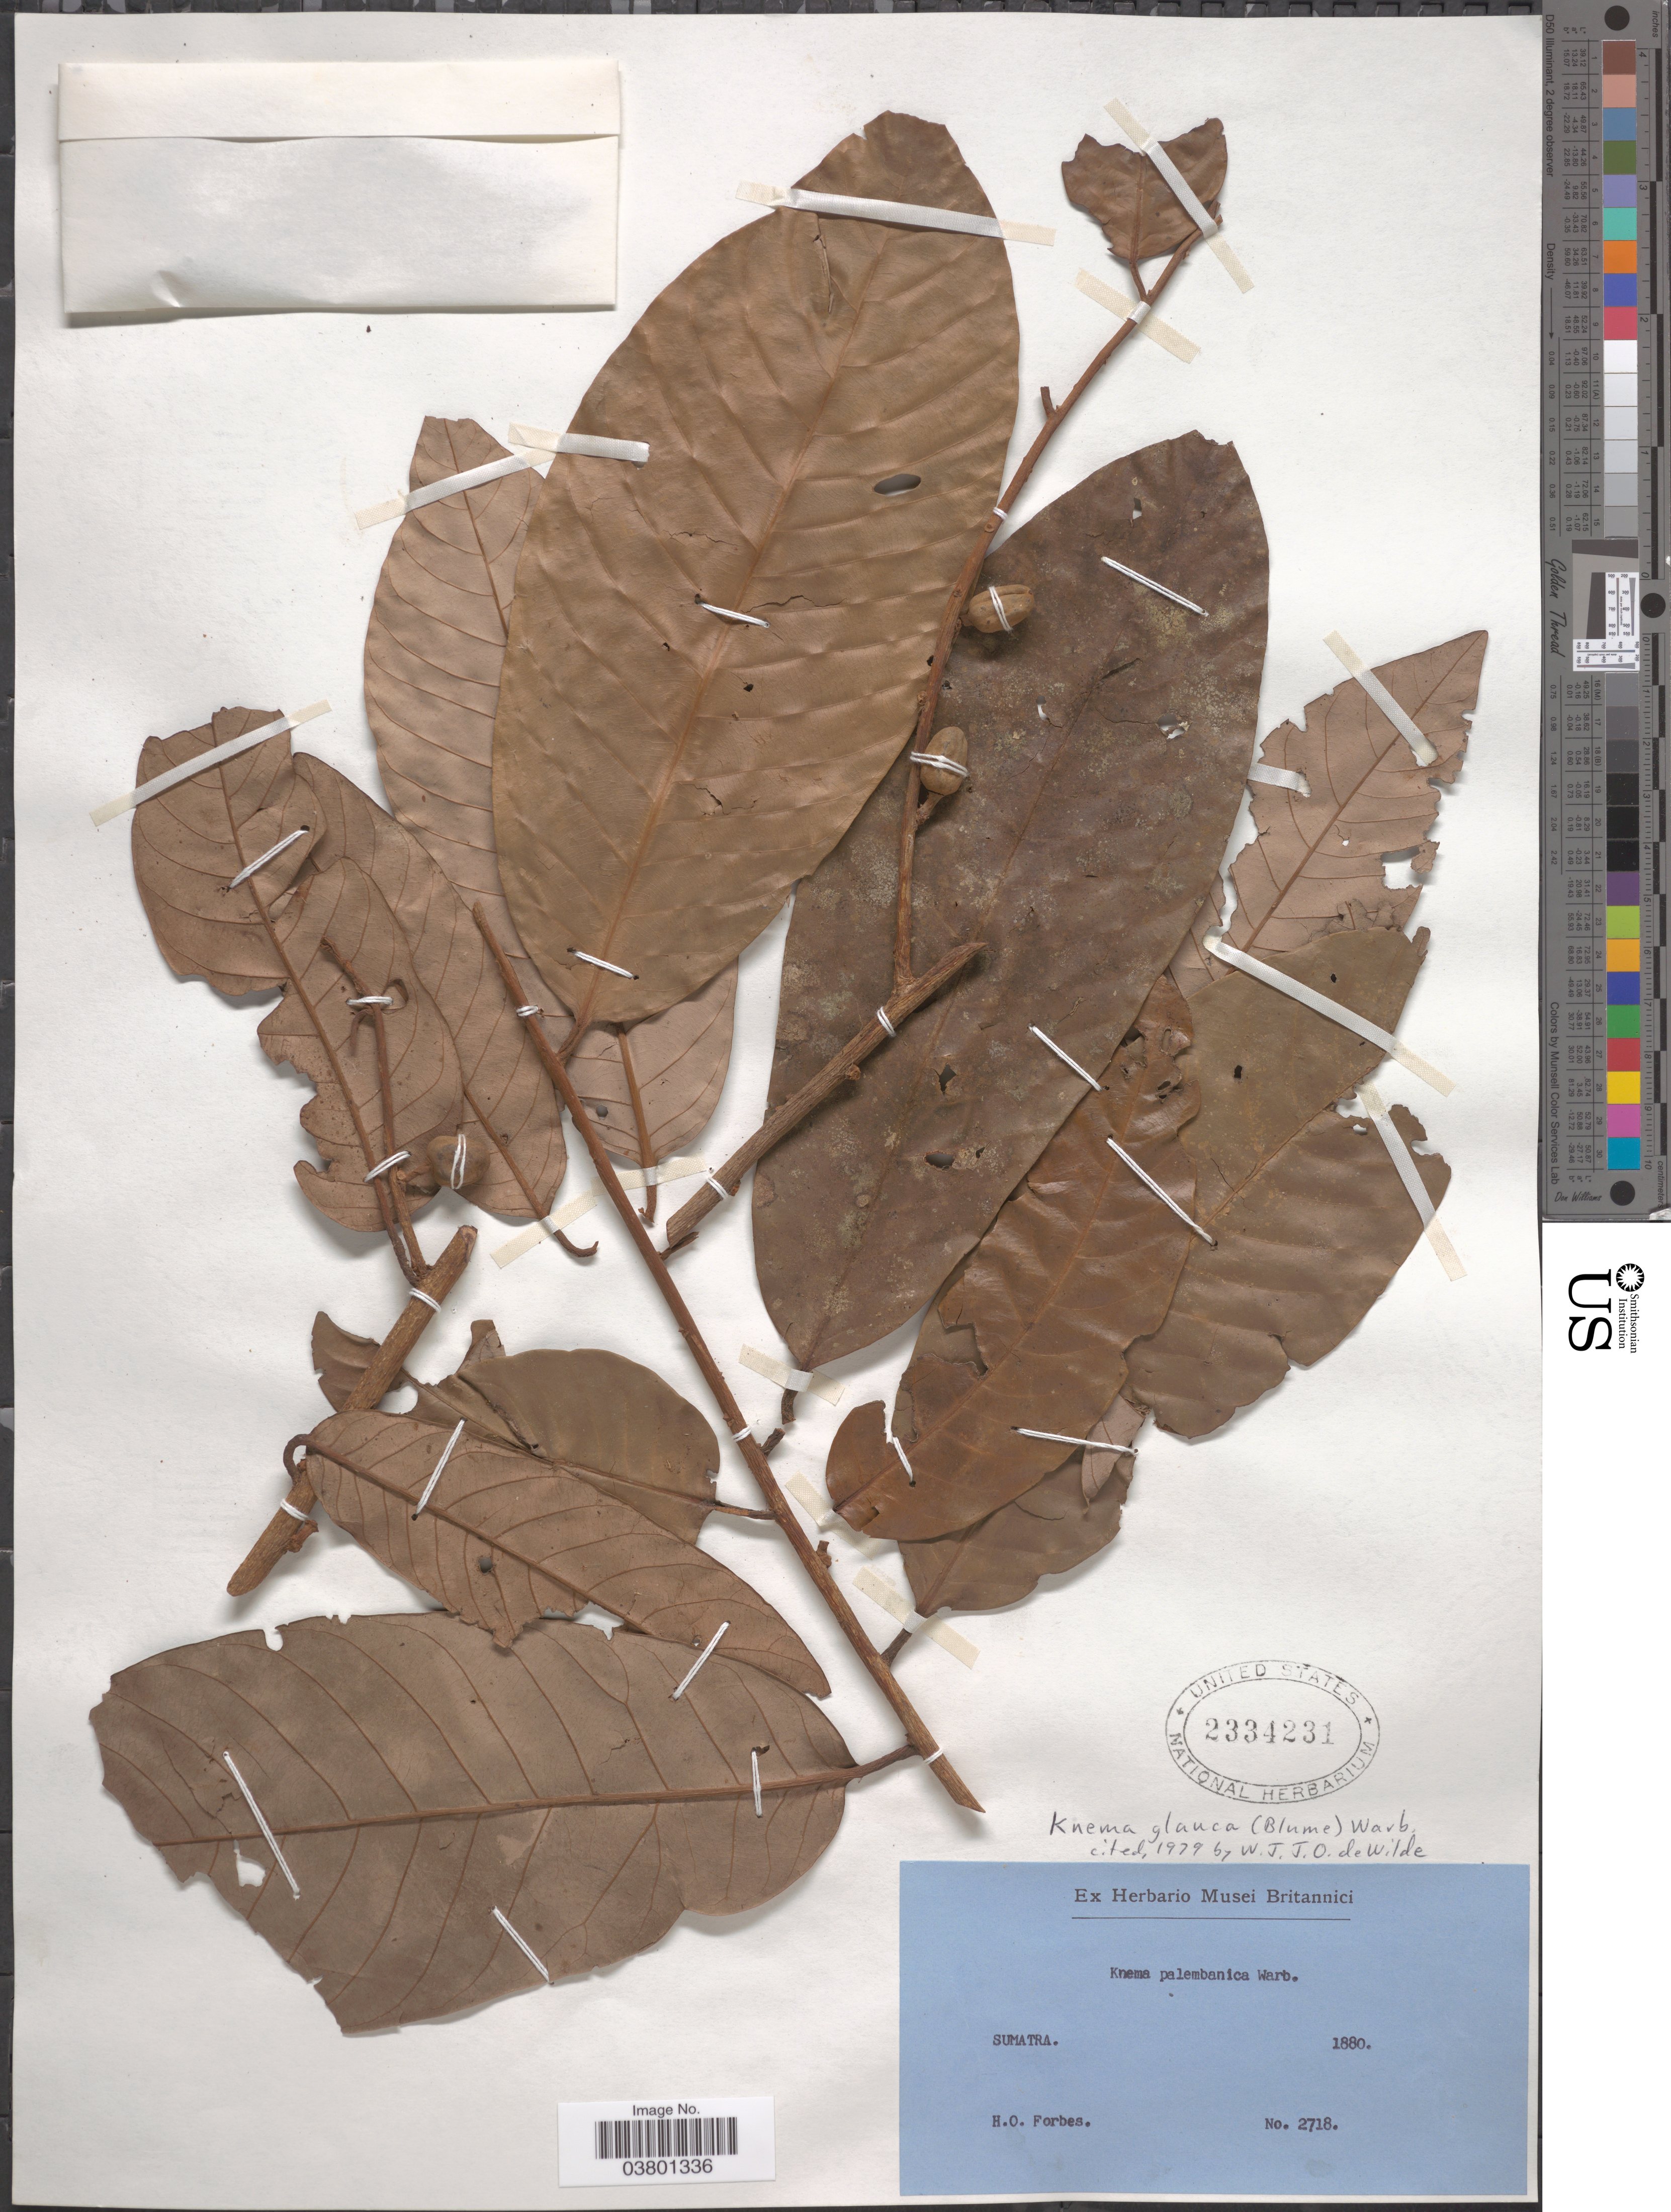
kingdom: Plantae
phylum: Tracheophyta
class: Magnoliopsida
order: Magnoliales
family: Myristicaceae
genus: Knema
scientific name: Knema glaucescens var. glaucescens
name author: Jack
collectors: H. O. Forbes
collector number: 2718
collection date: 1880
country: Indonesia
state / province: Sumatra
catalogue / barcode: US 2334231